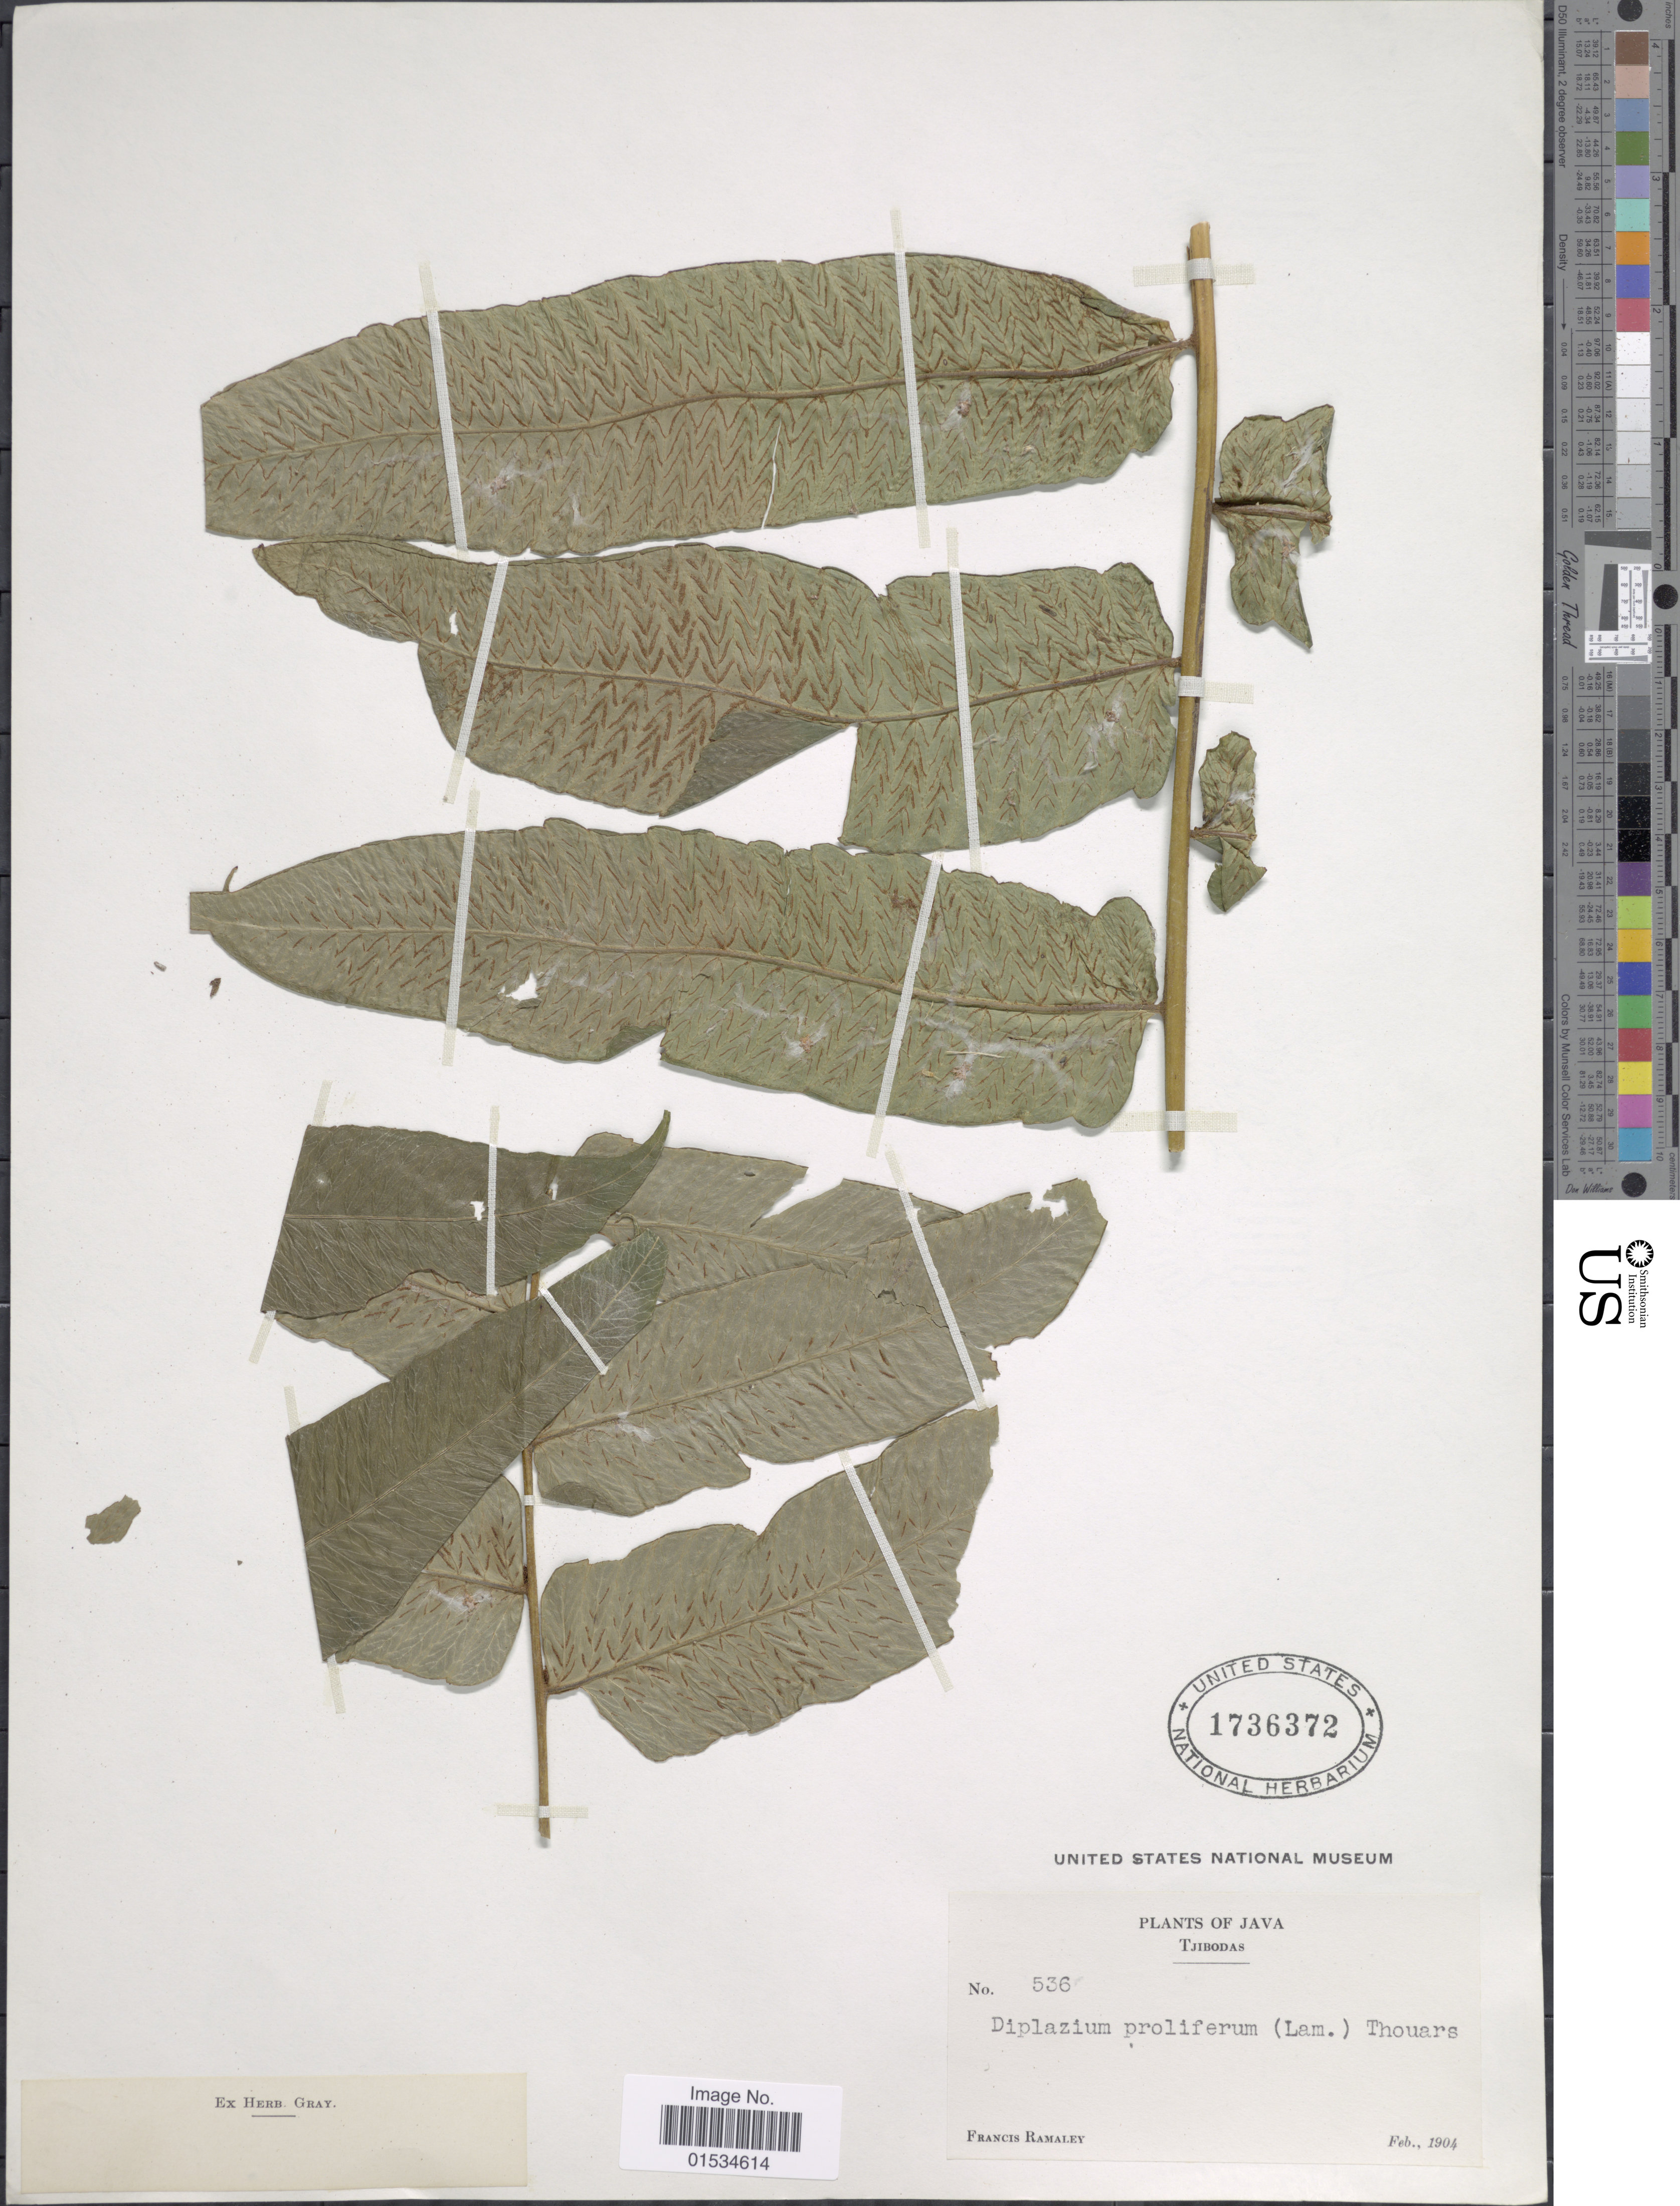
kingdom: Plantae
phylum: Tracheophyta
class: Polypodiopsida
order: Polypodiales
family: Athyriaceae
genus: Diplazium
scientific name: Diplazium accendens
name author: Blume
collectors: F. Ramaley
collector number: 536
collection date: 1904-02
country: Indonesia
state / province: Java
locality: Tjibodas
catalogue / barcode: US 1736372